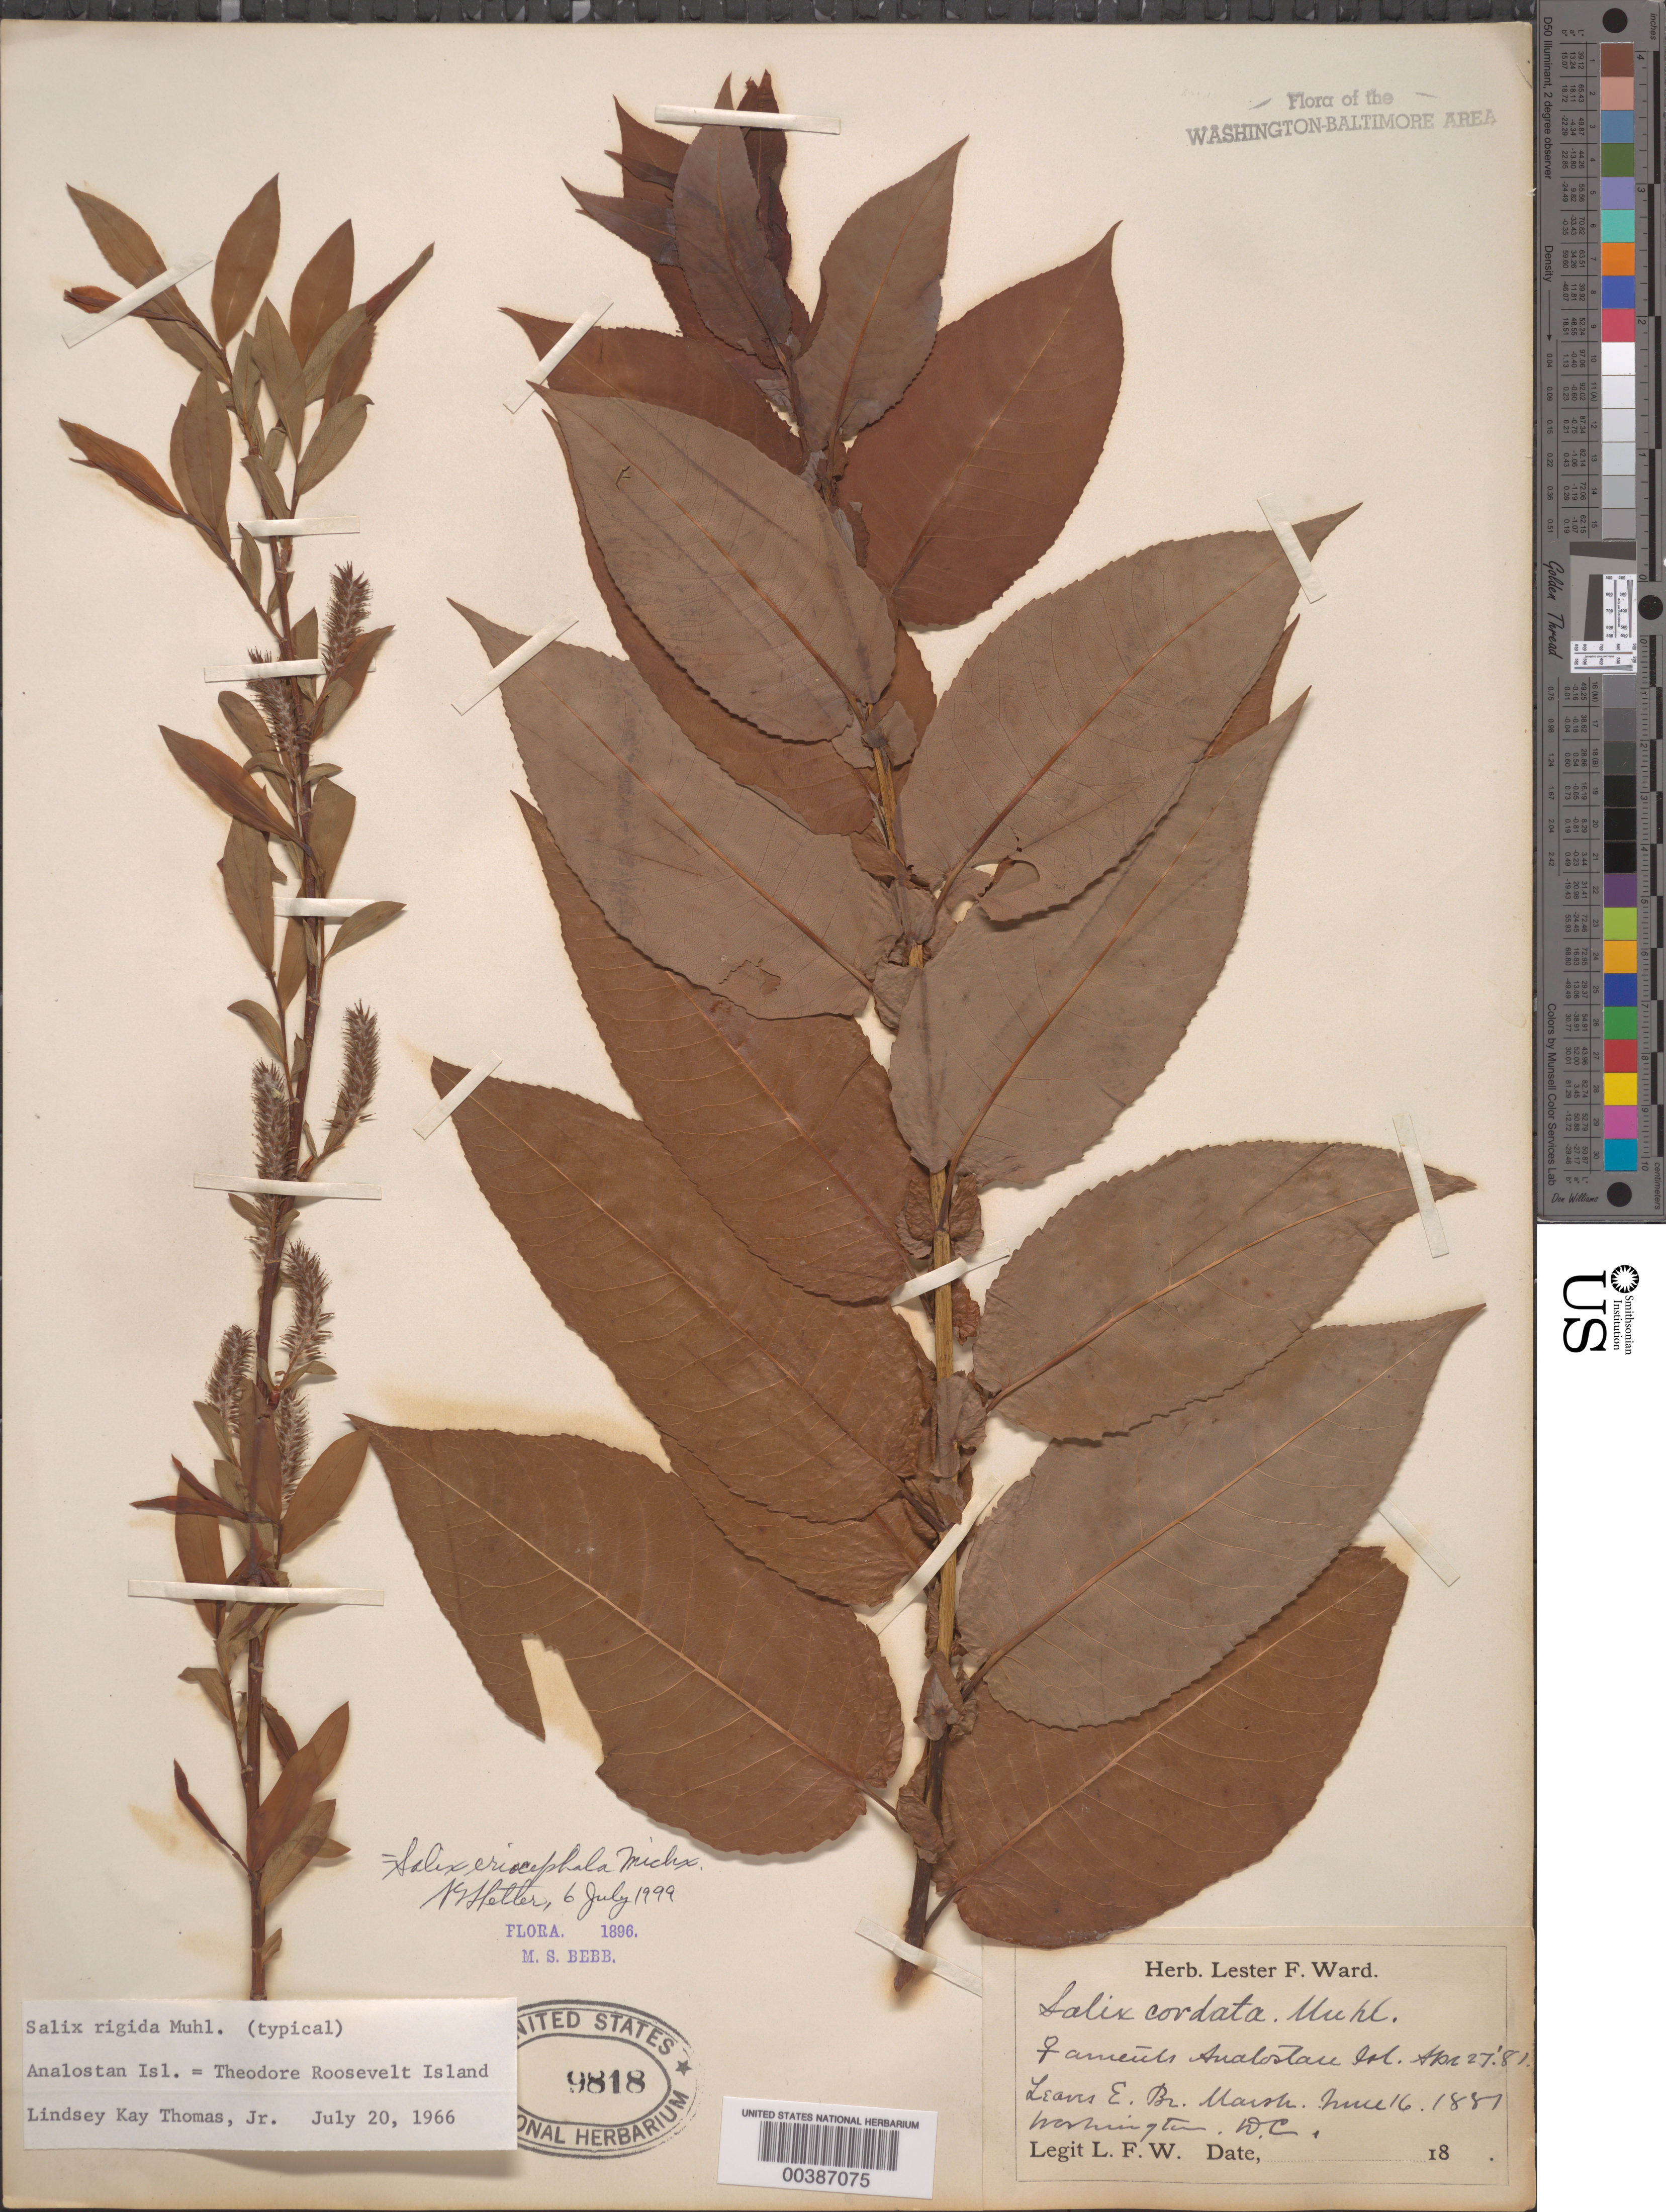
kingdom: Plantae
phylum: Tracheophyta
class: Magnoliopsida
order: Malpighiales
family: Salicaceae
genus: Salix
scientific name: Salix eriocephala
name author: Michx.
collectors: L. F. Ward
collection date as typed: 27 Apr 1881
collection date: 1881-04-27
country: United States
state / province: District of Columbia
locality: Analostan Island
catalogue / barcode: US 9818